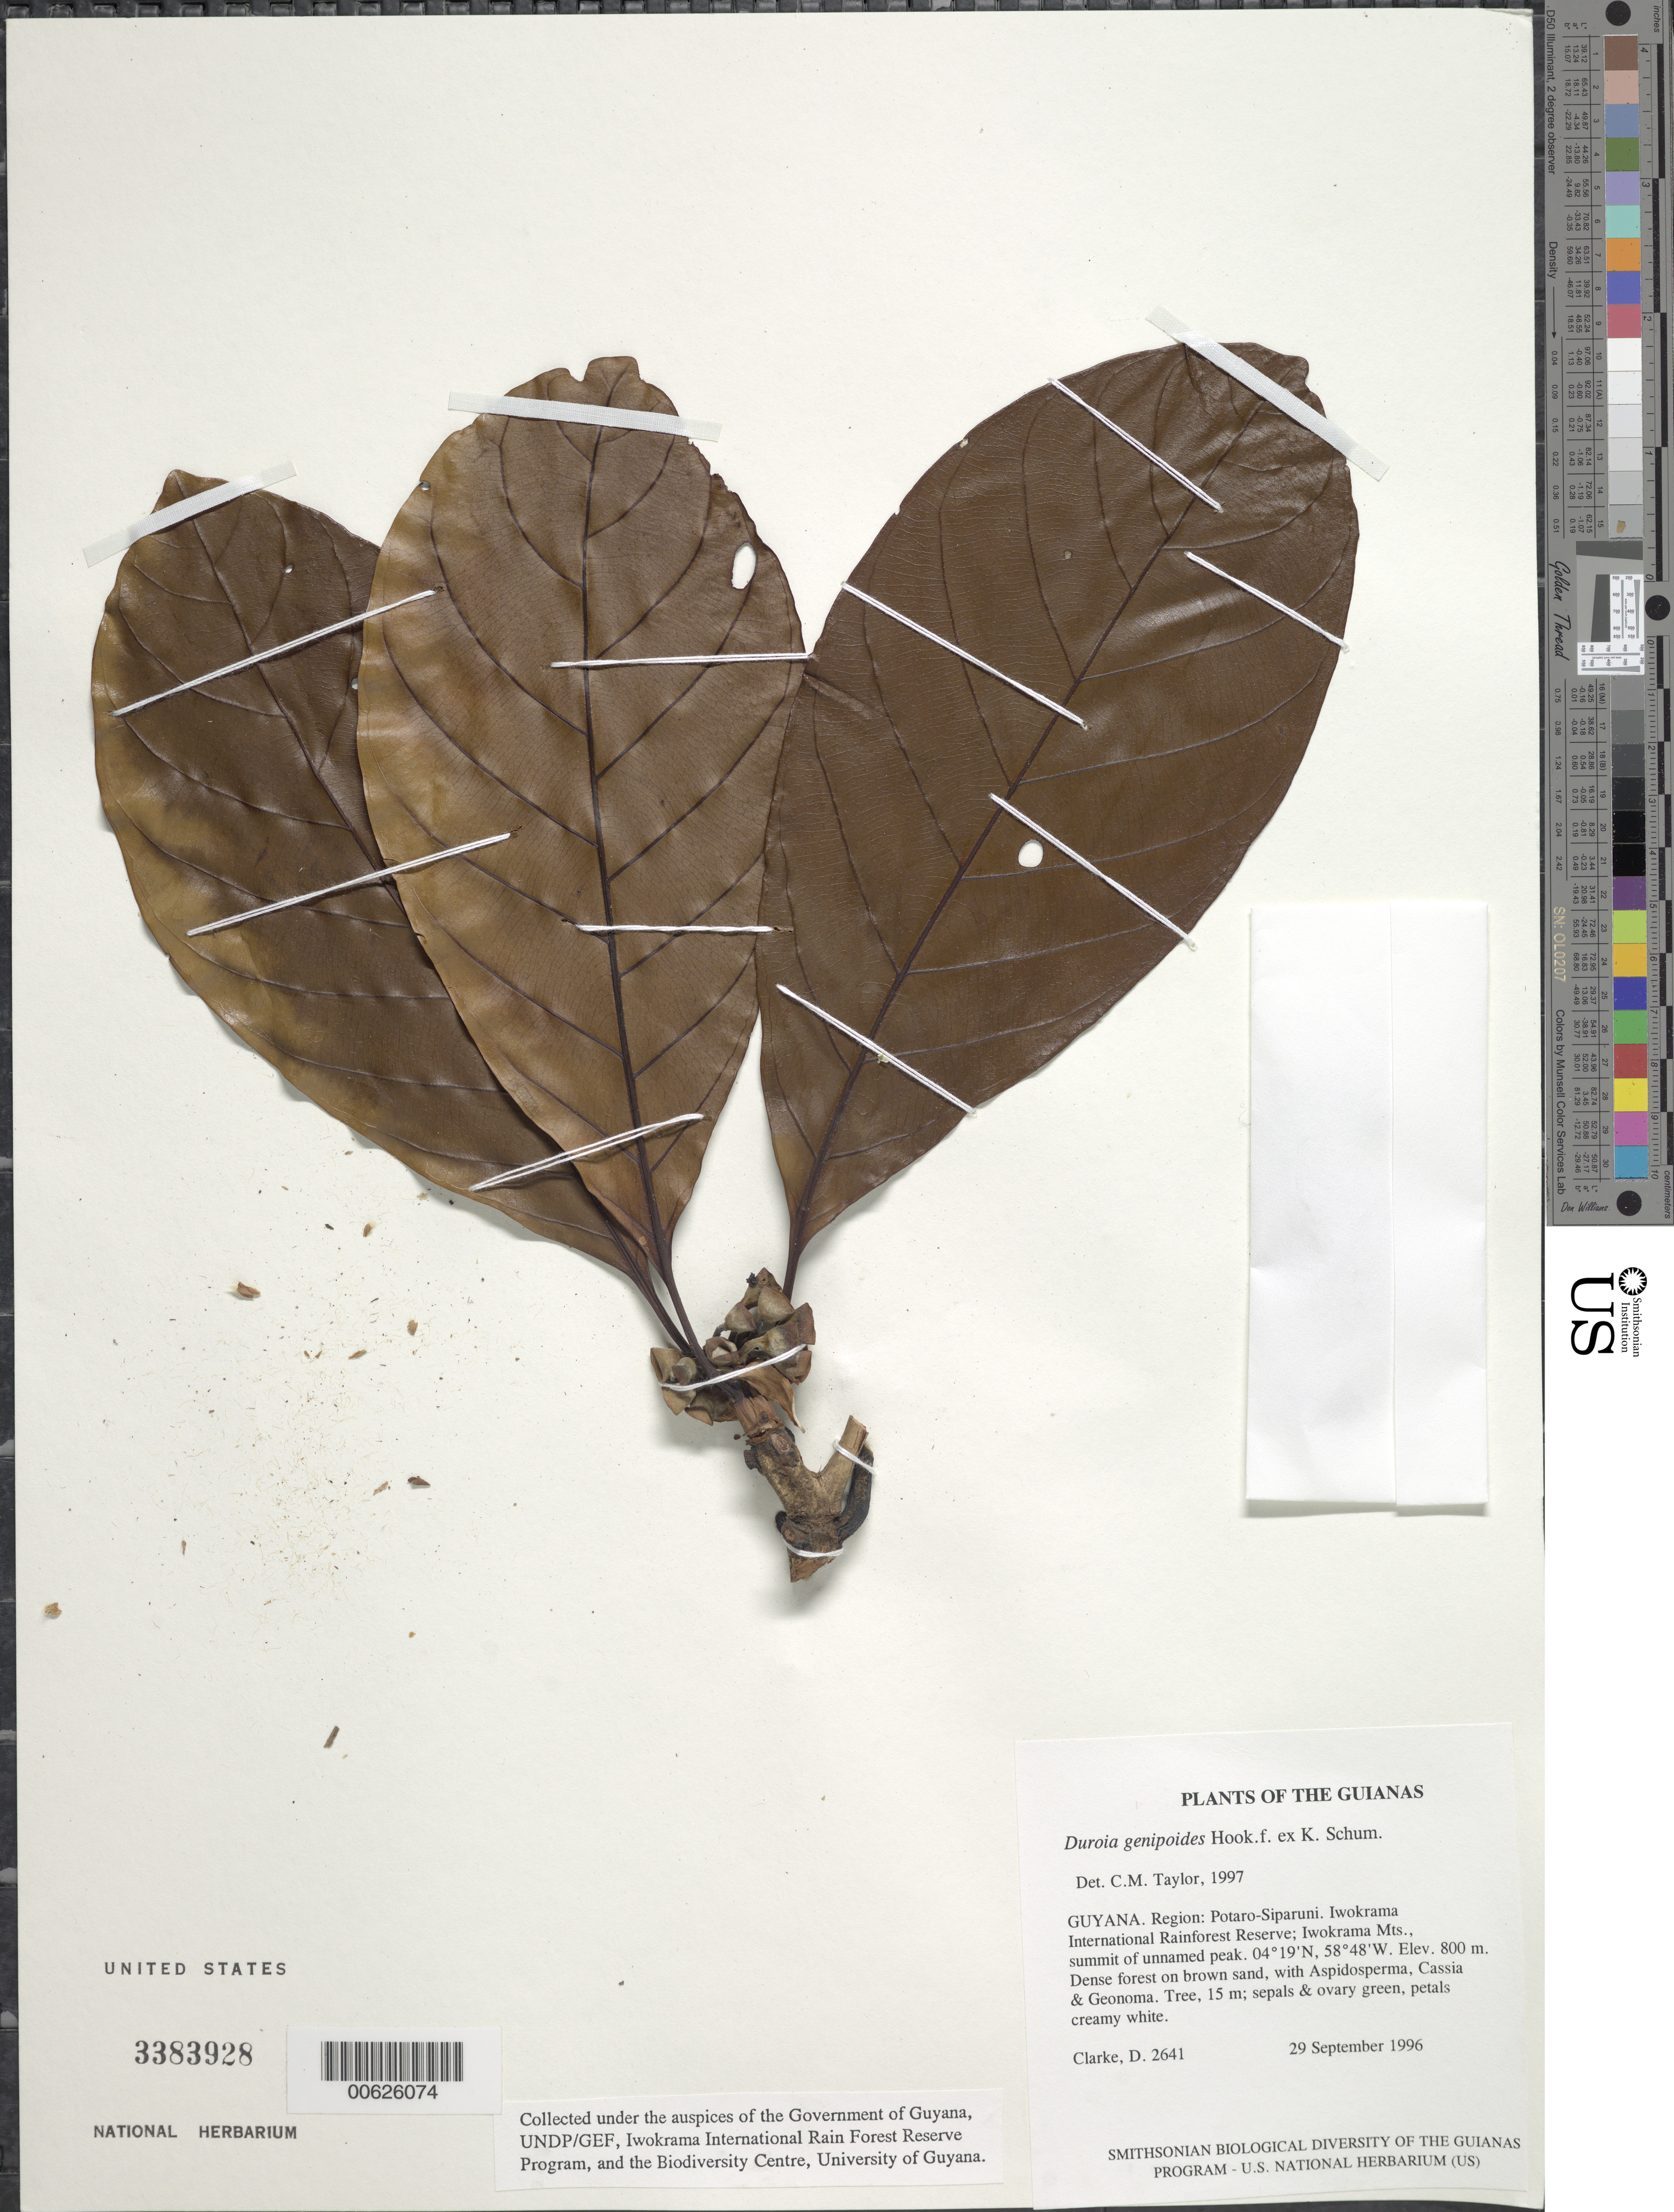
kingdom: Plantae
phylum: Tracheophyta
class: Magnoliopsida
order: Gentianales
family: Rubiaceae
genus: Duroia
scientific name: Duroia genipoides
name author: Hook. f. ex K. Schum.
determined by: Taylor, Charlotte M.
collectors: H. D. Clarke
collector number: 2641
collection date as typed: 29 September 1996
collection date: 1996-09-29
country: Guyana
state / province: Potaro-Siparuni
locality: Iwokrama International Rainforest Reserve; Iwokrama Mts., summit of unnamed peak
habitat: Dense forest on brown sand, with Aspidosperma, Cassia & Geonoma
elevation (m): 800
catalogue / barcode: US 3383928